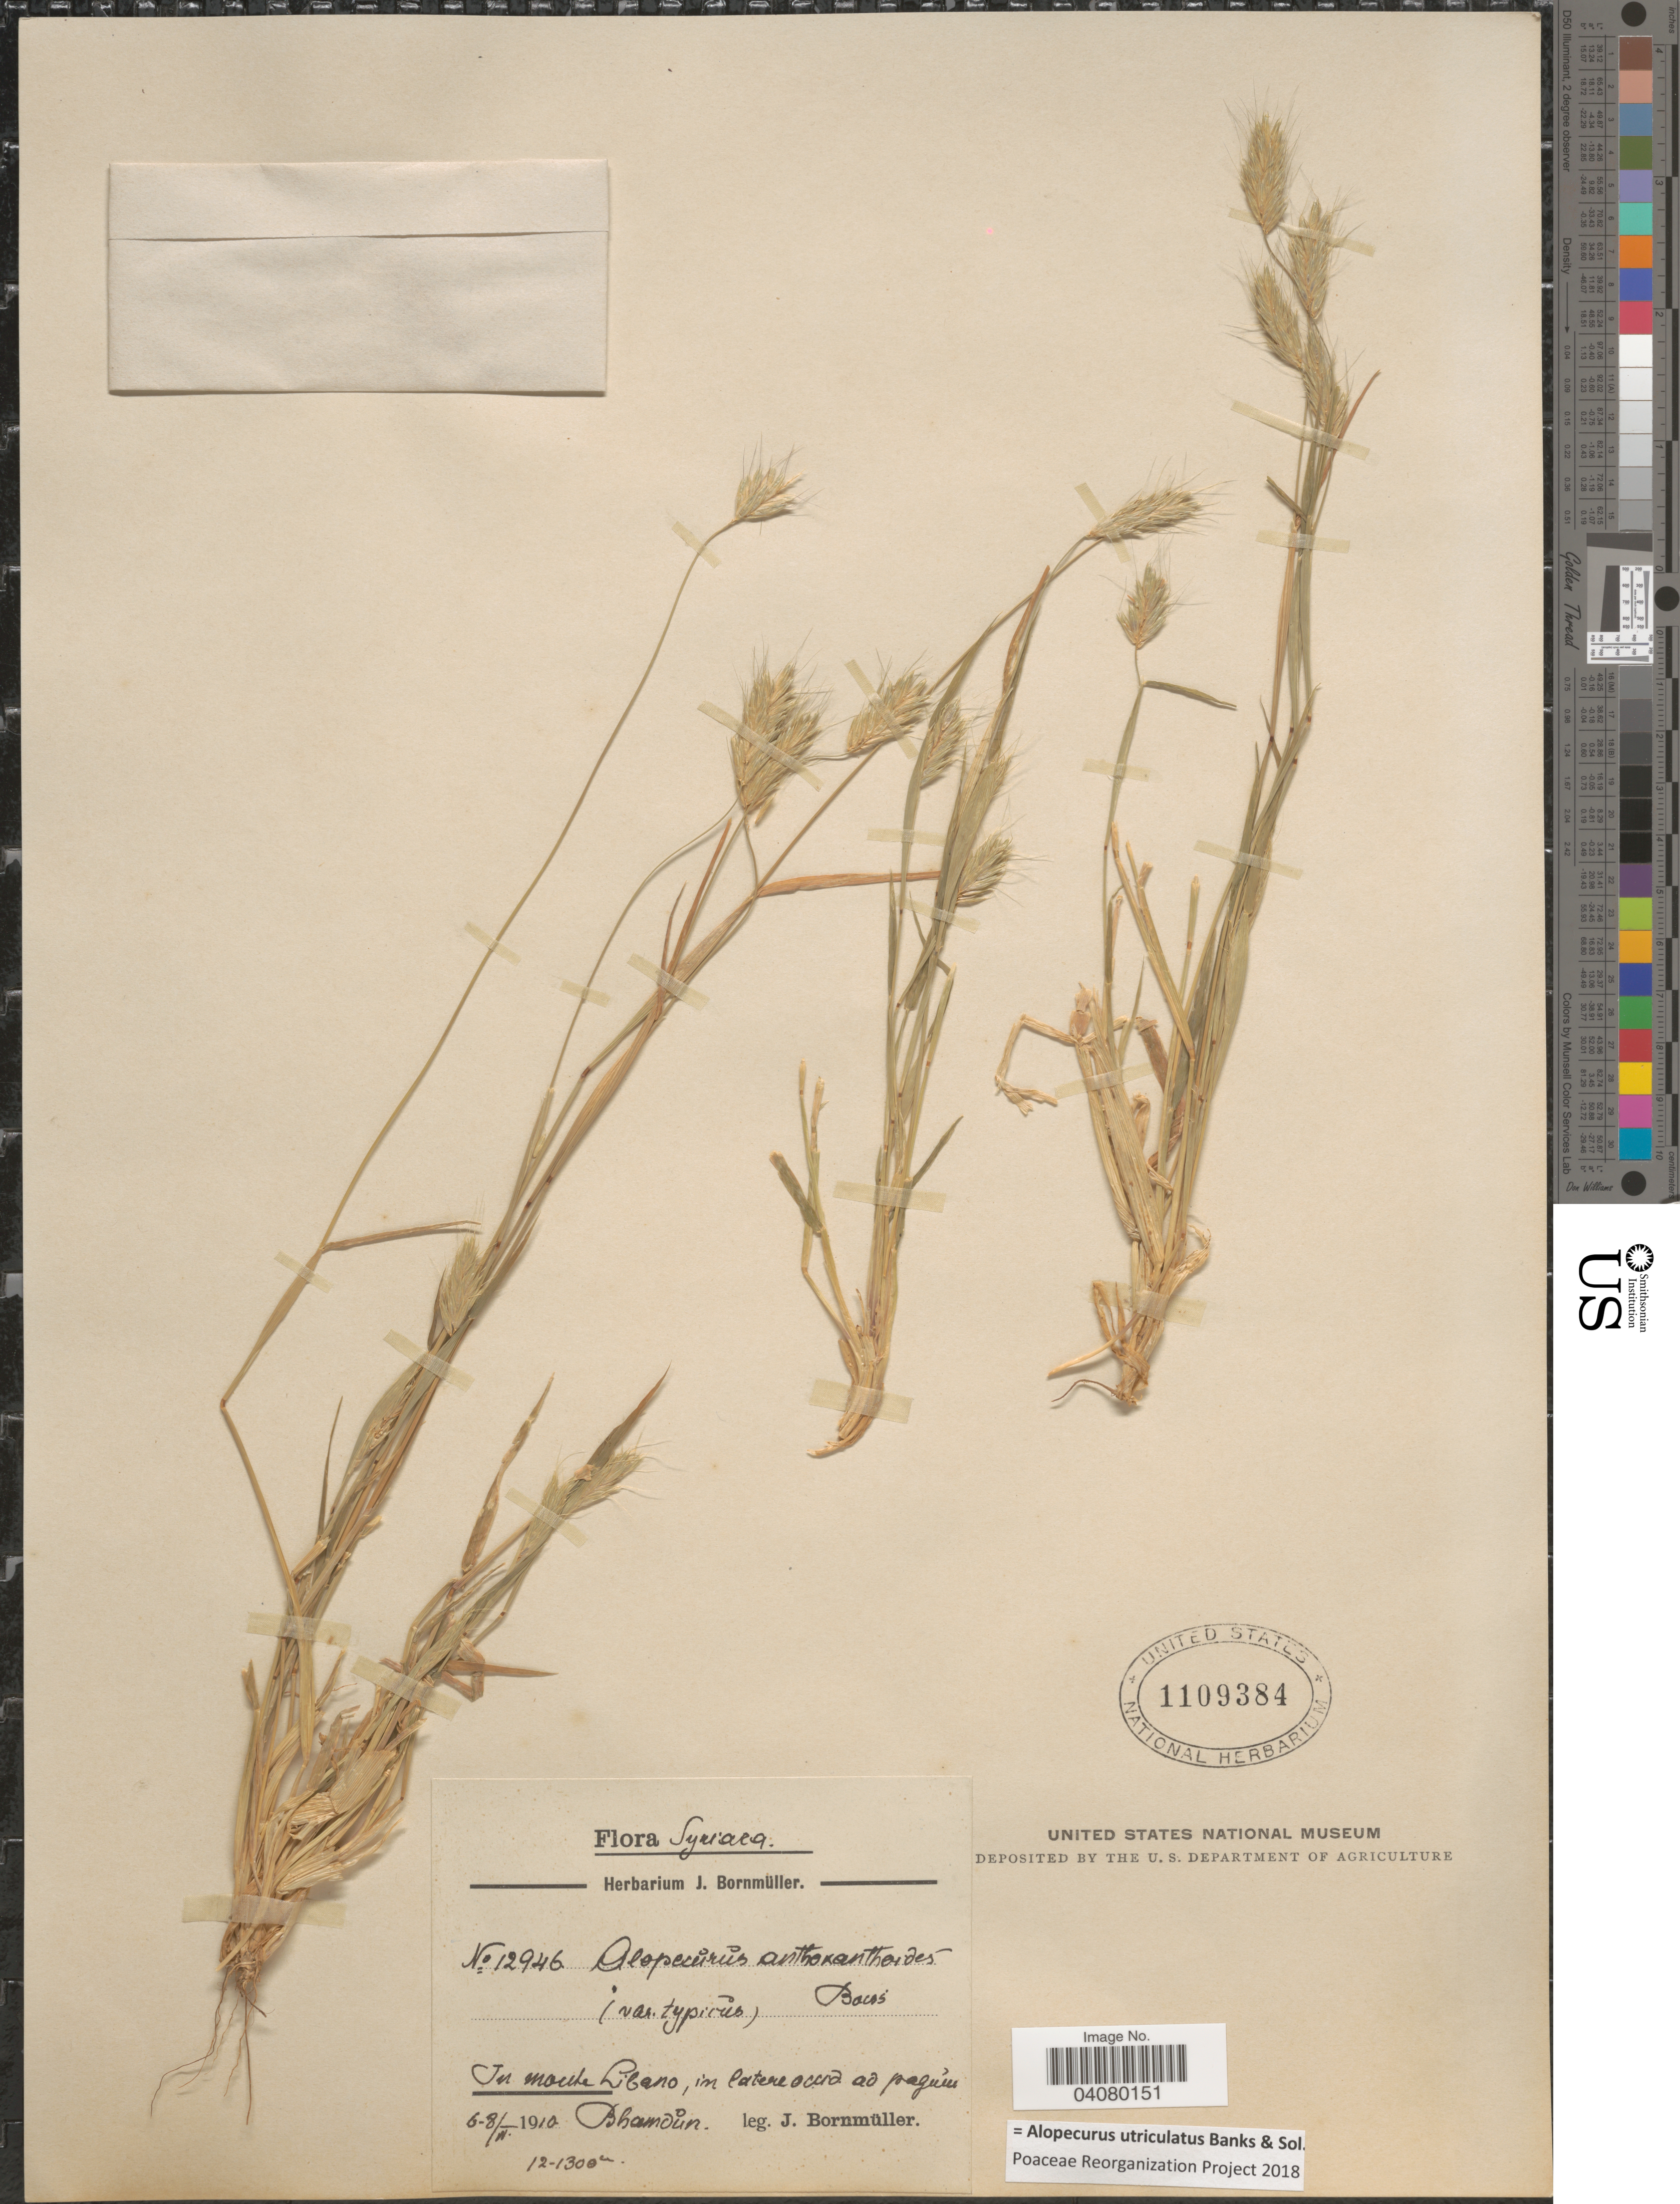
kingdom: Plantae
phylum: Tracheophyta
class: Liliopsida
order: Poales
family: Poaceae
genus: Alopecurus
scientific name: Alopecurus utriculatus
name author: Banks & Sol.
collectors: J. Bornmüller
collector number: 12946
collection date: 1910-06-06/1910-06-08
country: Syria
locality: Syriaea. In monte Libano, in latere occid ad pagum Bhamdun.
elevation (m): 1200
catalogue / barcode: US 1109384